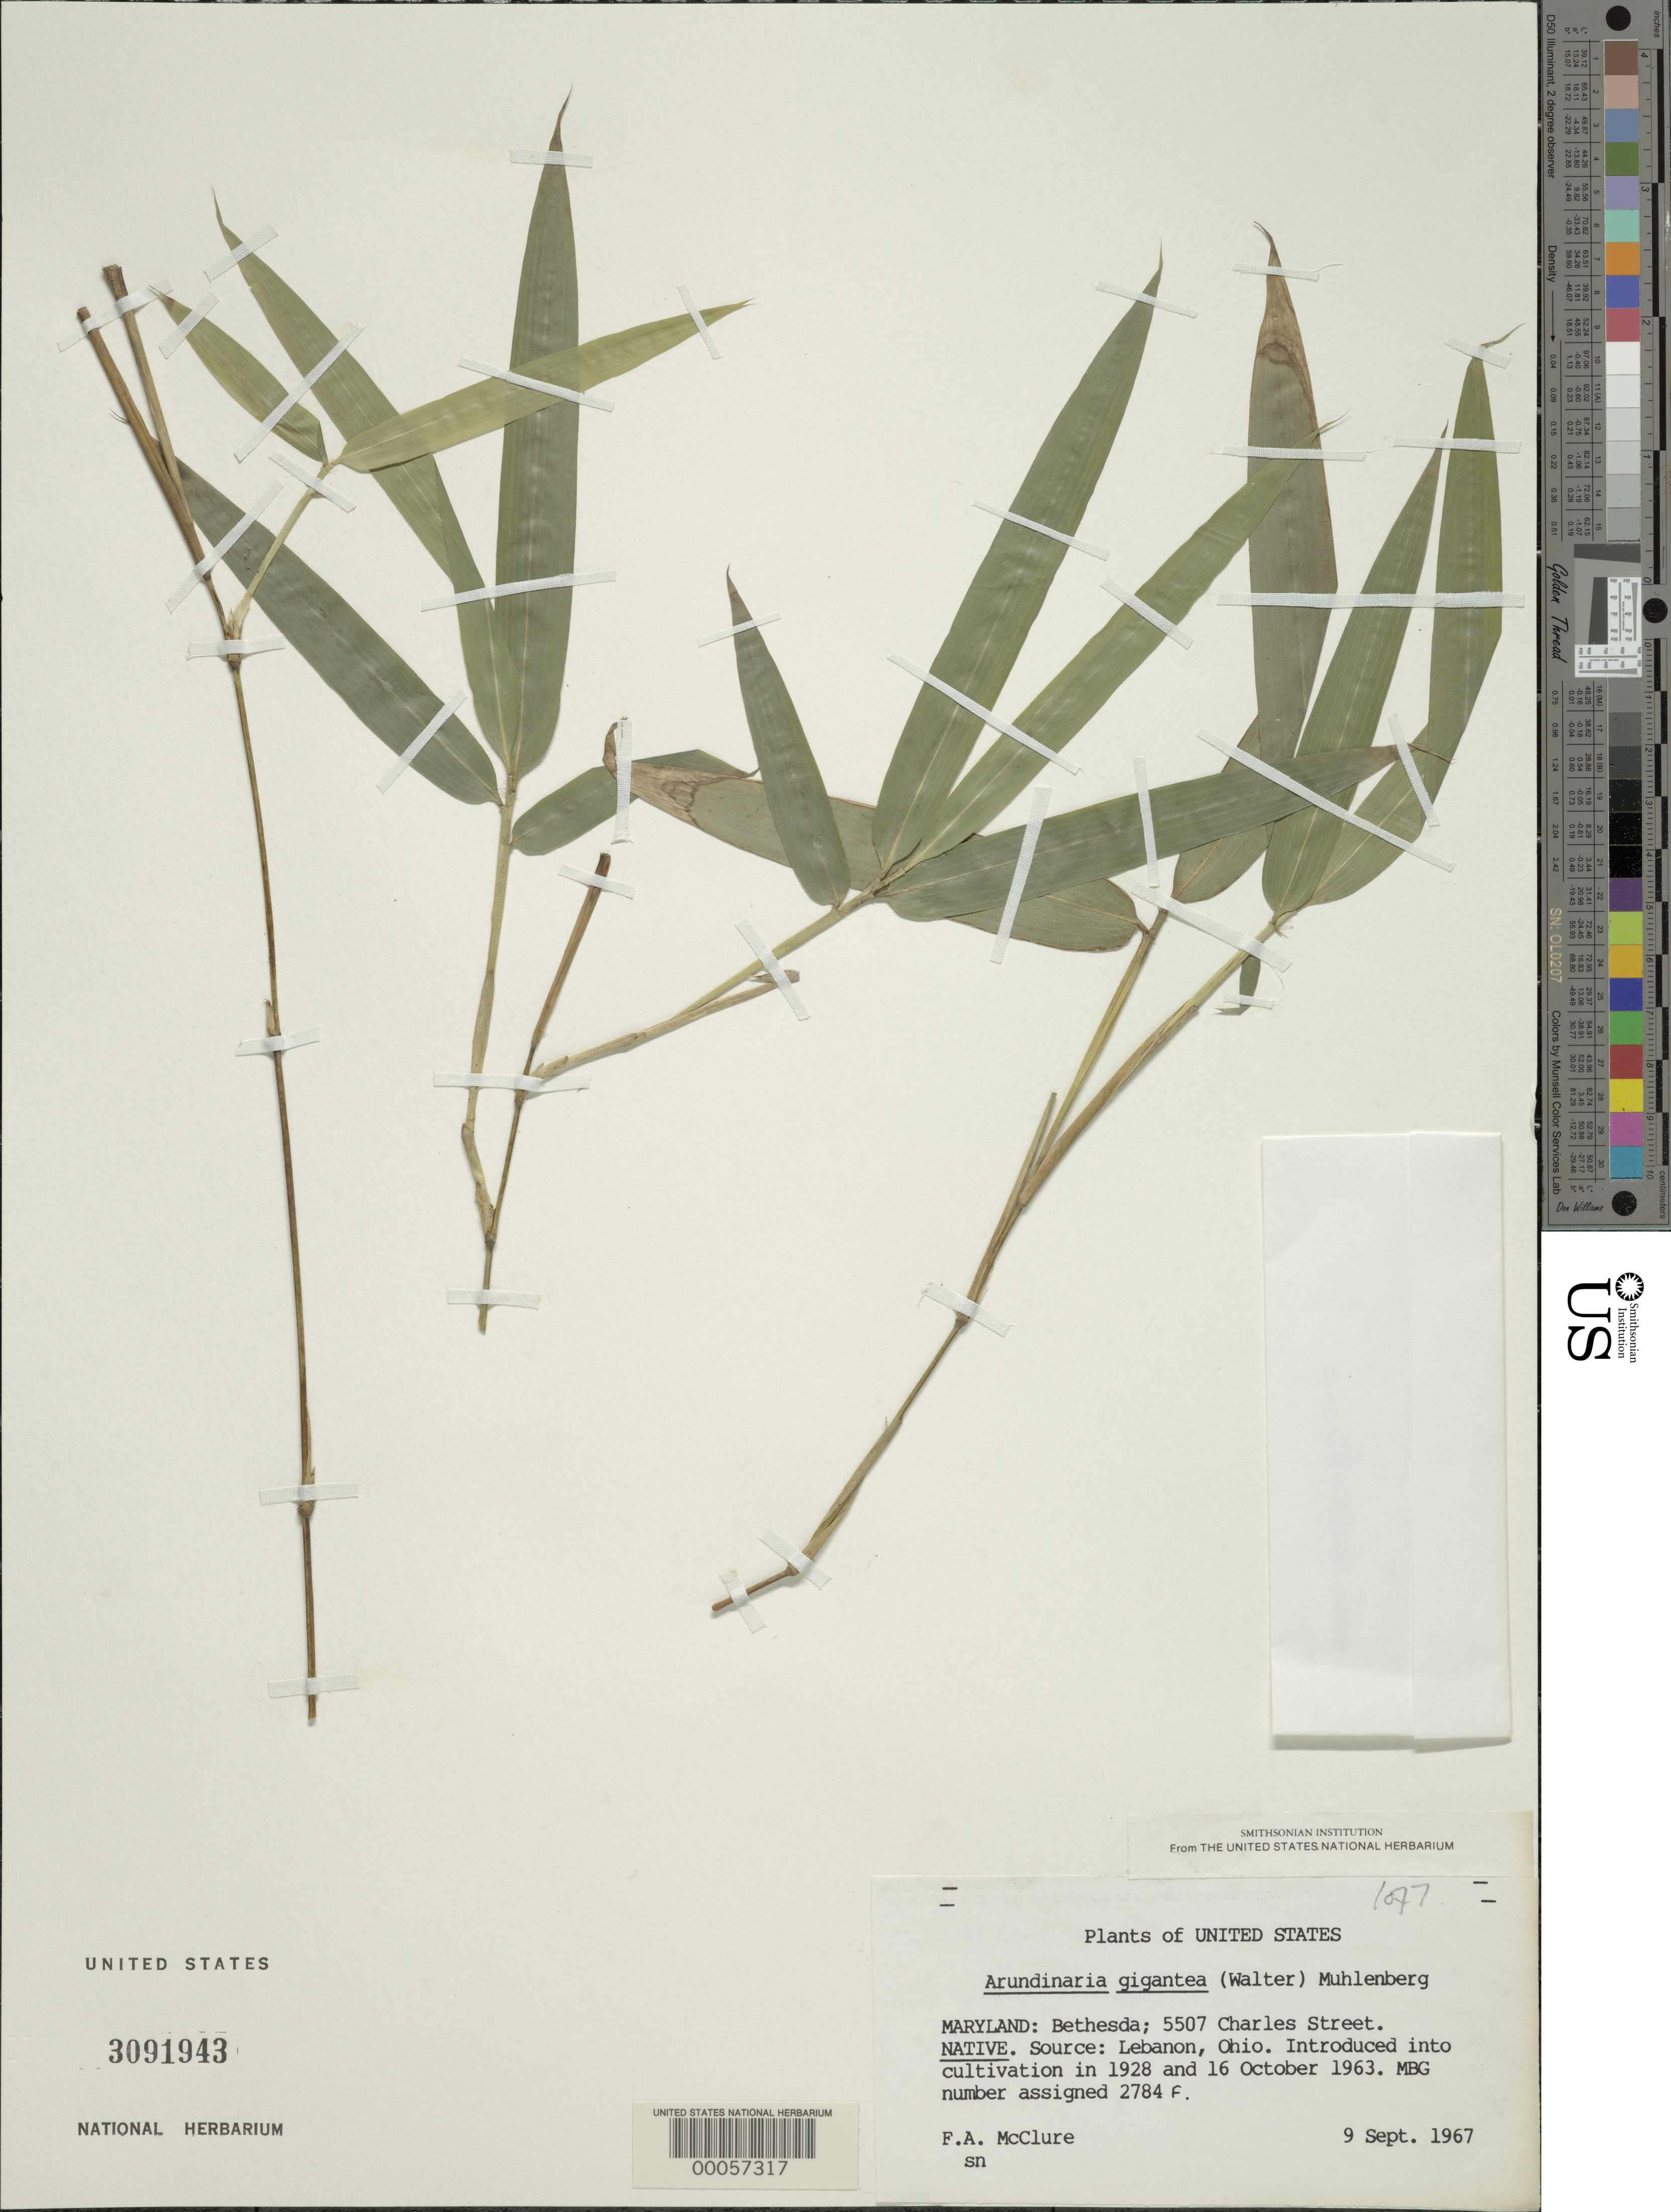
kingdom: Plantae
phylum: Tracheophyta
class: Liliopsida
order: Poales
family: Poaceae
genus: Arundinaria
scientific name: Arundinaria gigantea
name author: (Walter) Muhl.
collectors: F. A. McClure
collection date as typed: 09 Sep 1967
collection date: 1967-09-09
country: United States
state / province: Maryland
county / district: Montgomery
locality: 5507 Charles Street, Bethesda (McClure's garden)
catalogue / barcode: US 3091943